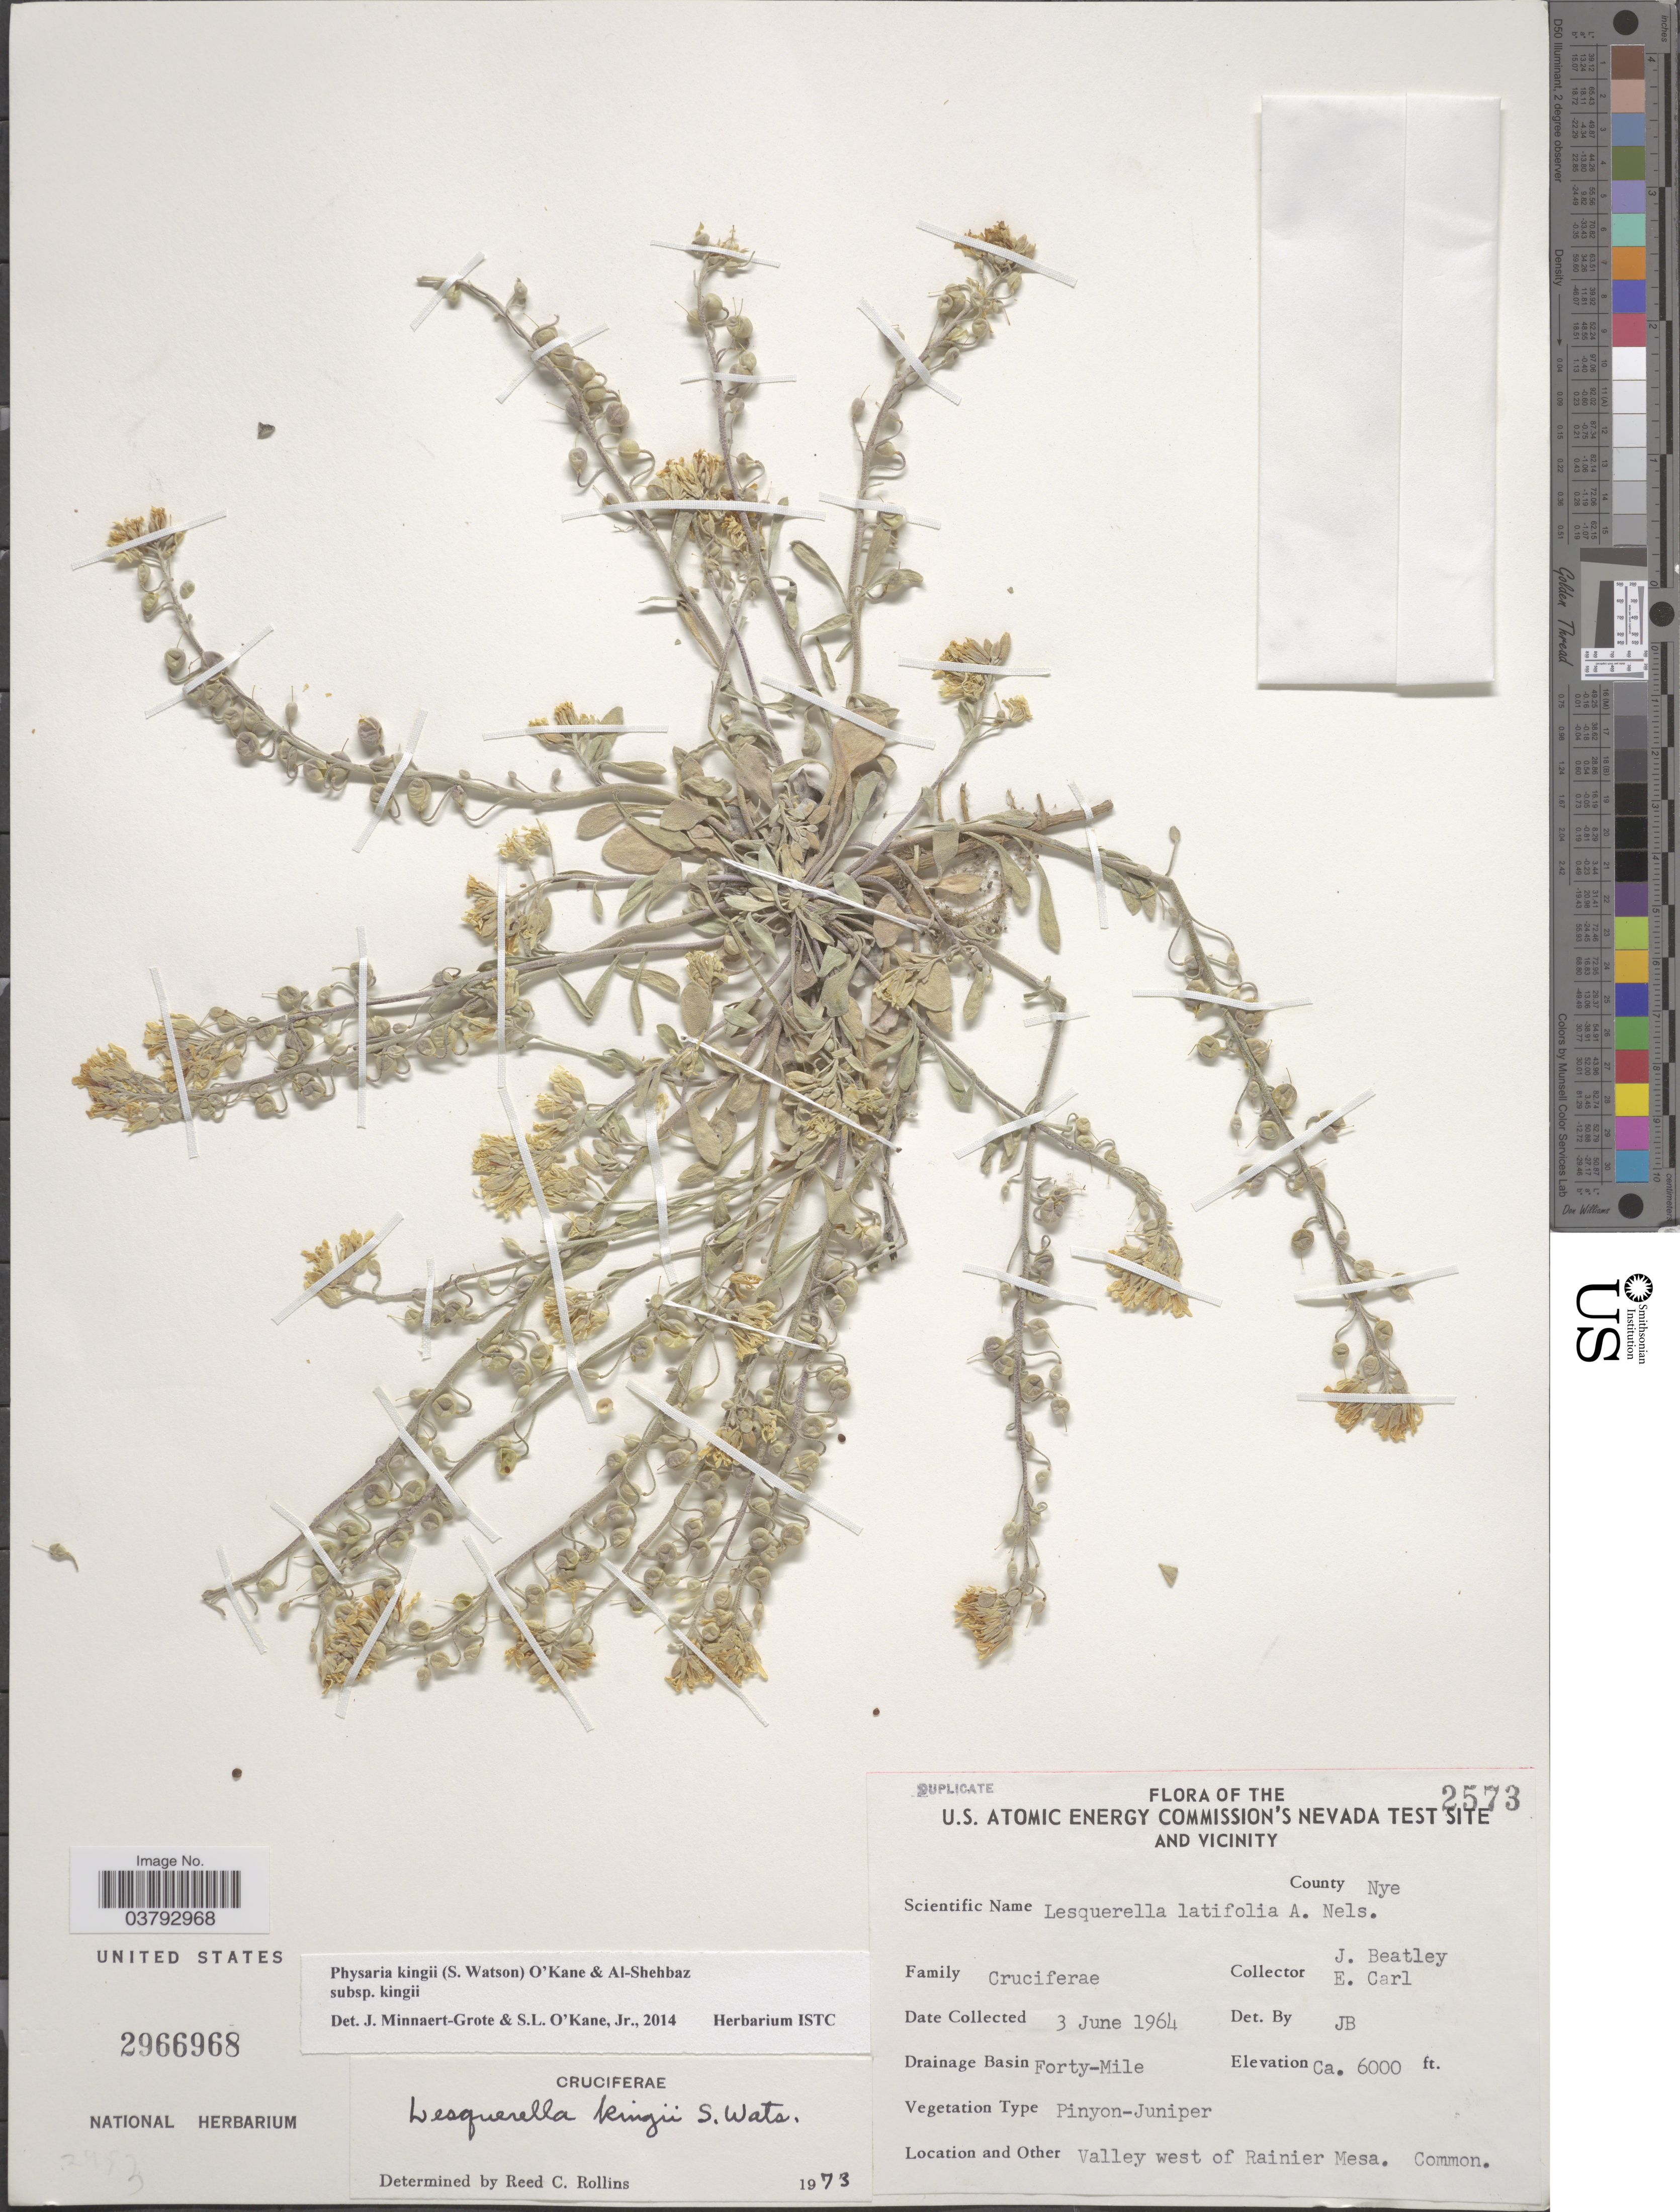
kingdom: Plantae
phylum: Tracheophyta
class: Magnoliopsida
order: Brassicales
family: Brassicaceae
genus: Physaria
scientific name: Physaria kingii subsp. kingii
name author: S. Watson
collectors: J. C. Beatley & E. Carl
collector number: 2573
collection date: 1964-06-03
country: United States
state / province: Nevada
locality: U. S. Atomic Energy Commission's Nevada Test Site and Vicinity. County Nye. Drainage Basin Forty-Mile. Valley west of Rainier Mesa.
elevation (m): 1829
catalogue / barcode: US 2966968